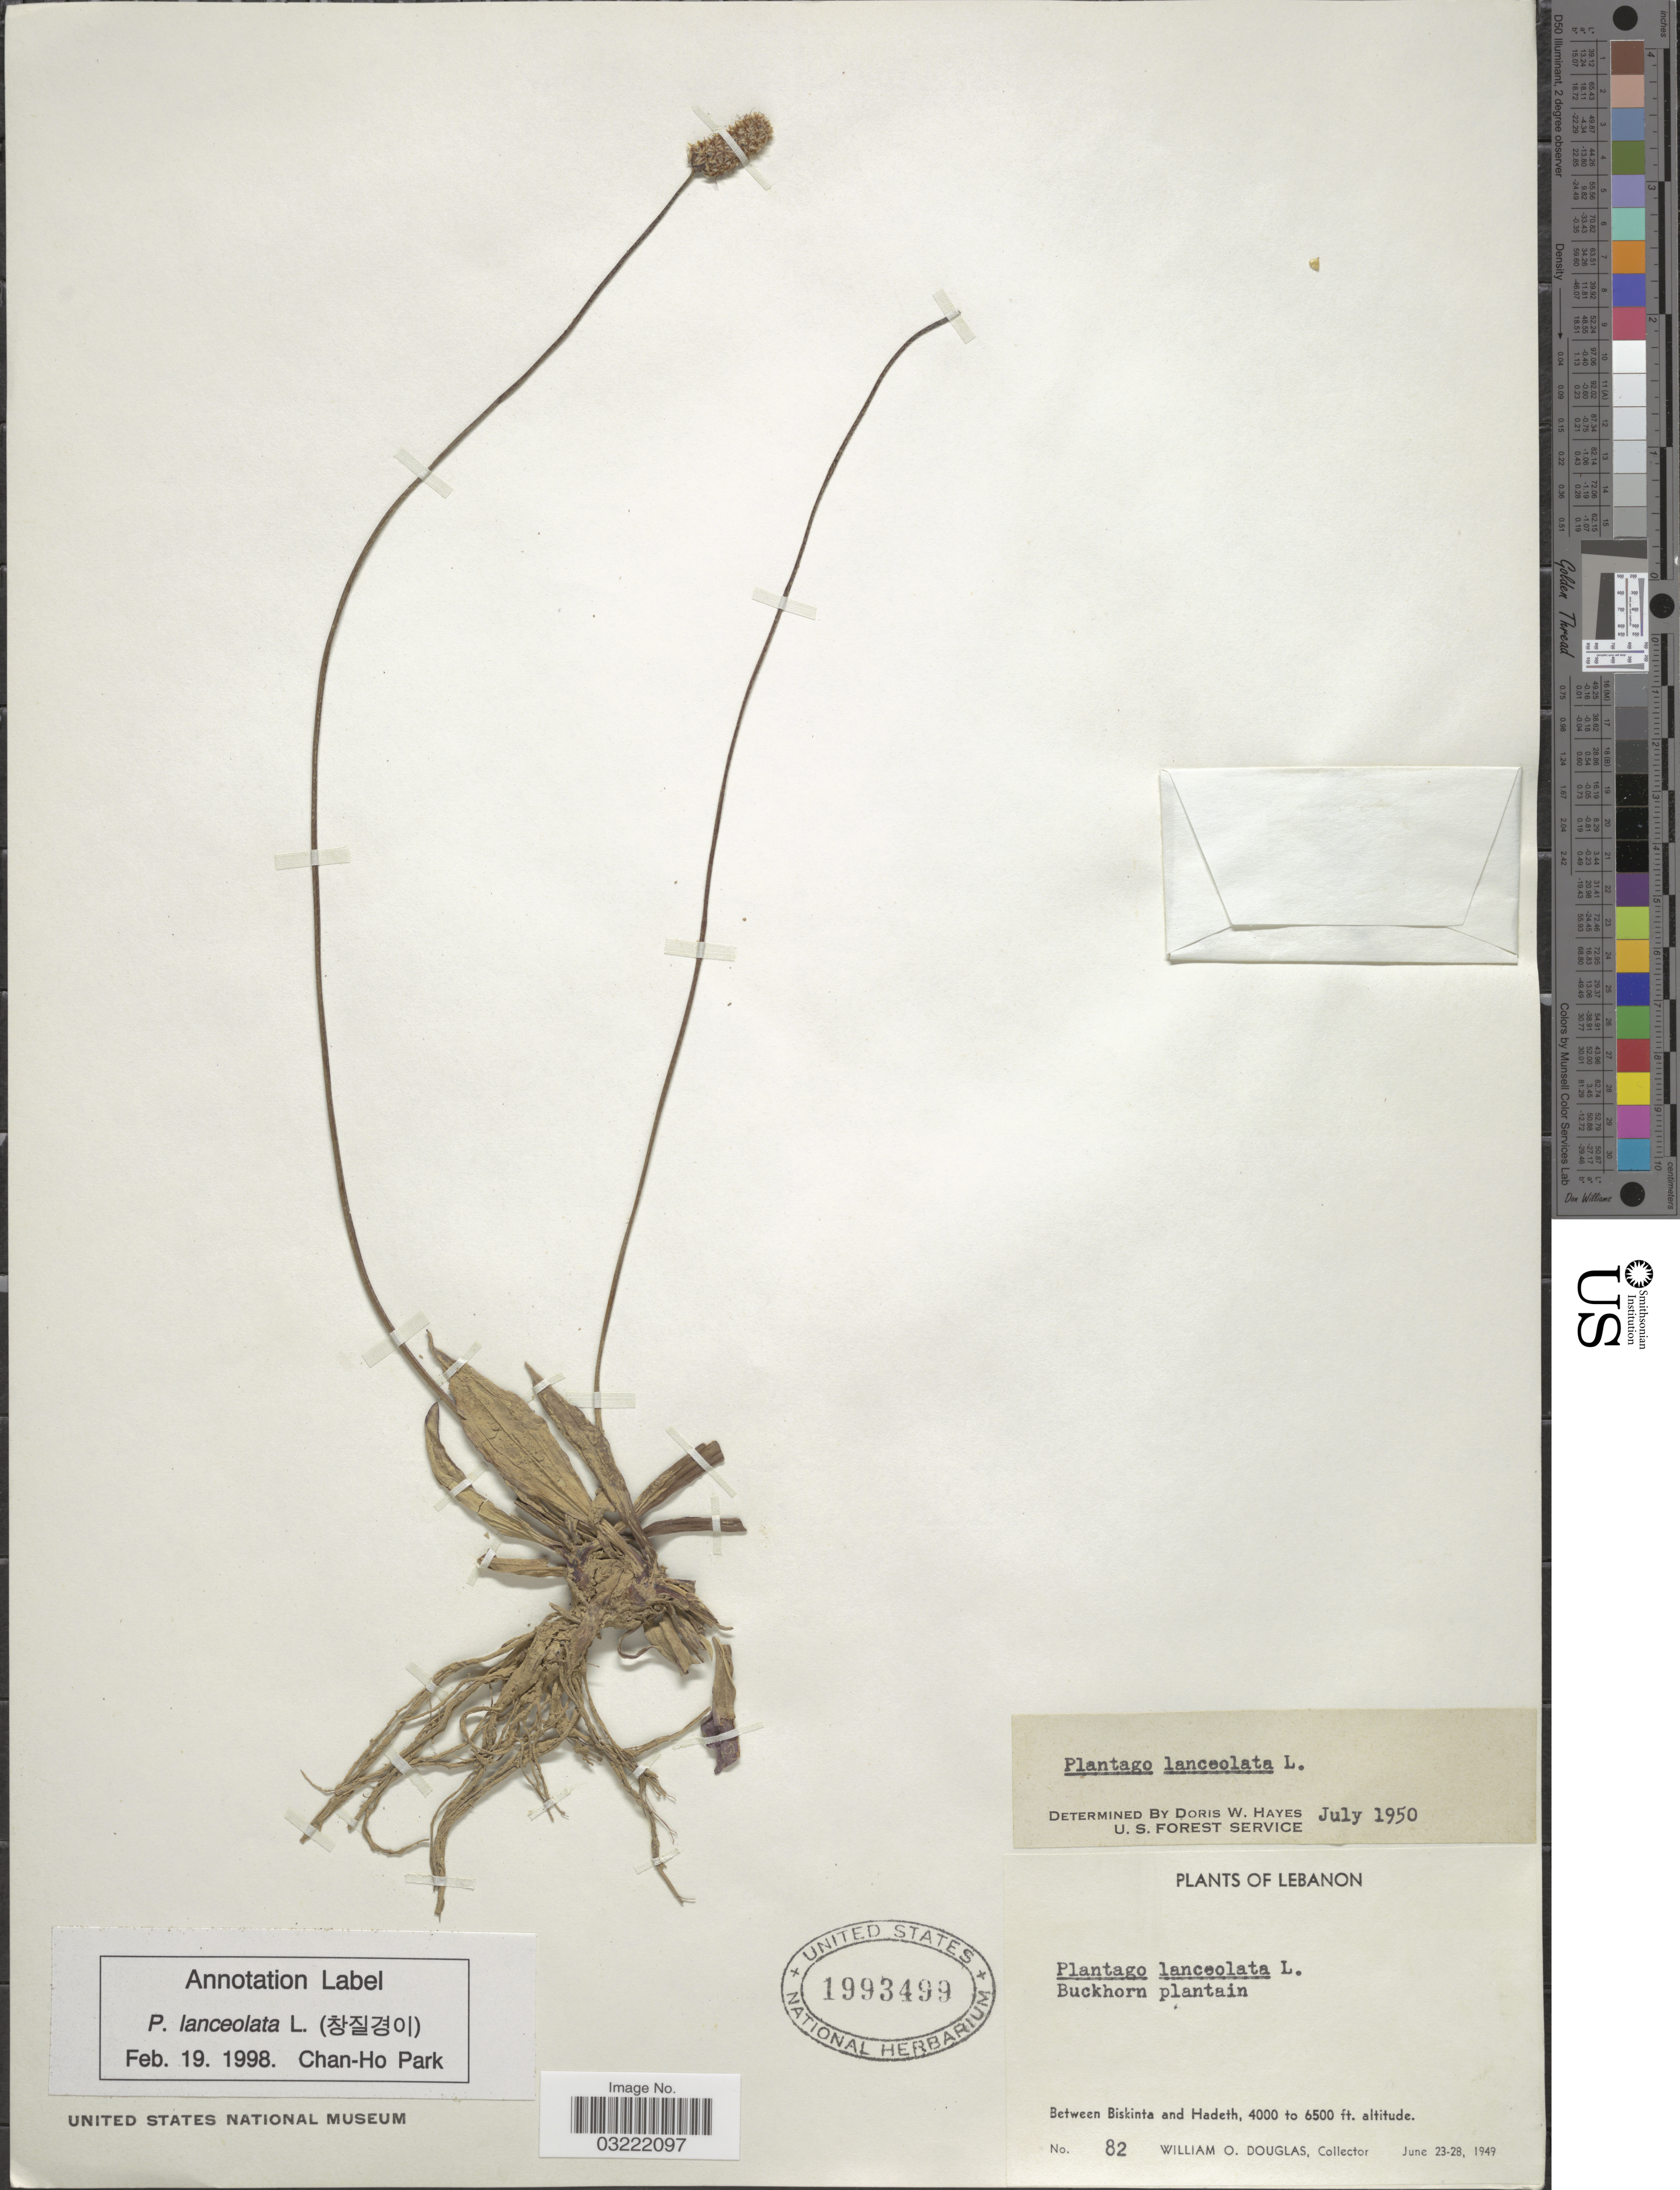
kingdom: Plantae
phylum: Tracheophyta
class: Magnoliopsida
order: Lamiales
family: Plantaginaceae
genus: Plantago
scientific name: Plantago lanceolata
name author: L.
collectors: W. Douglas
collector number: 82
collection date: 1949-06-23/1949-06-28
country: Lebanon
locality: Between Biskinta and Hadeth.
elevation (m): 1219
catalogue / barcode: US 1993499